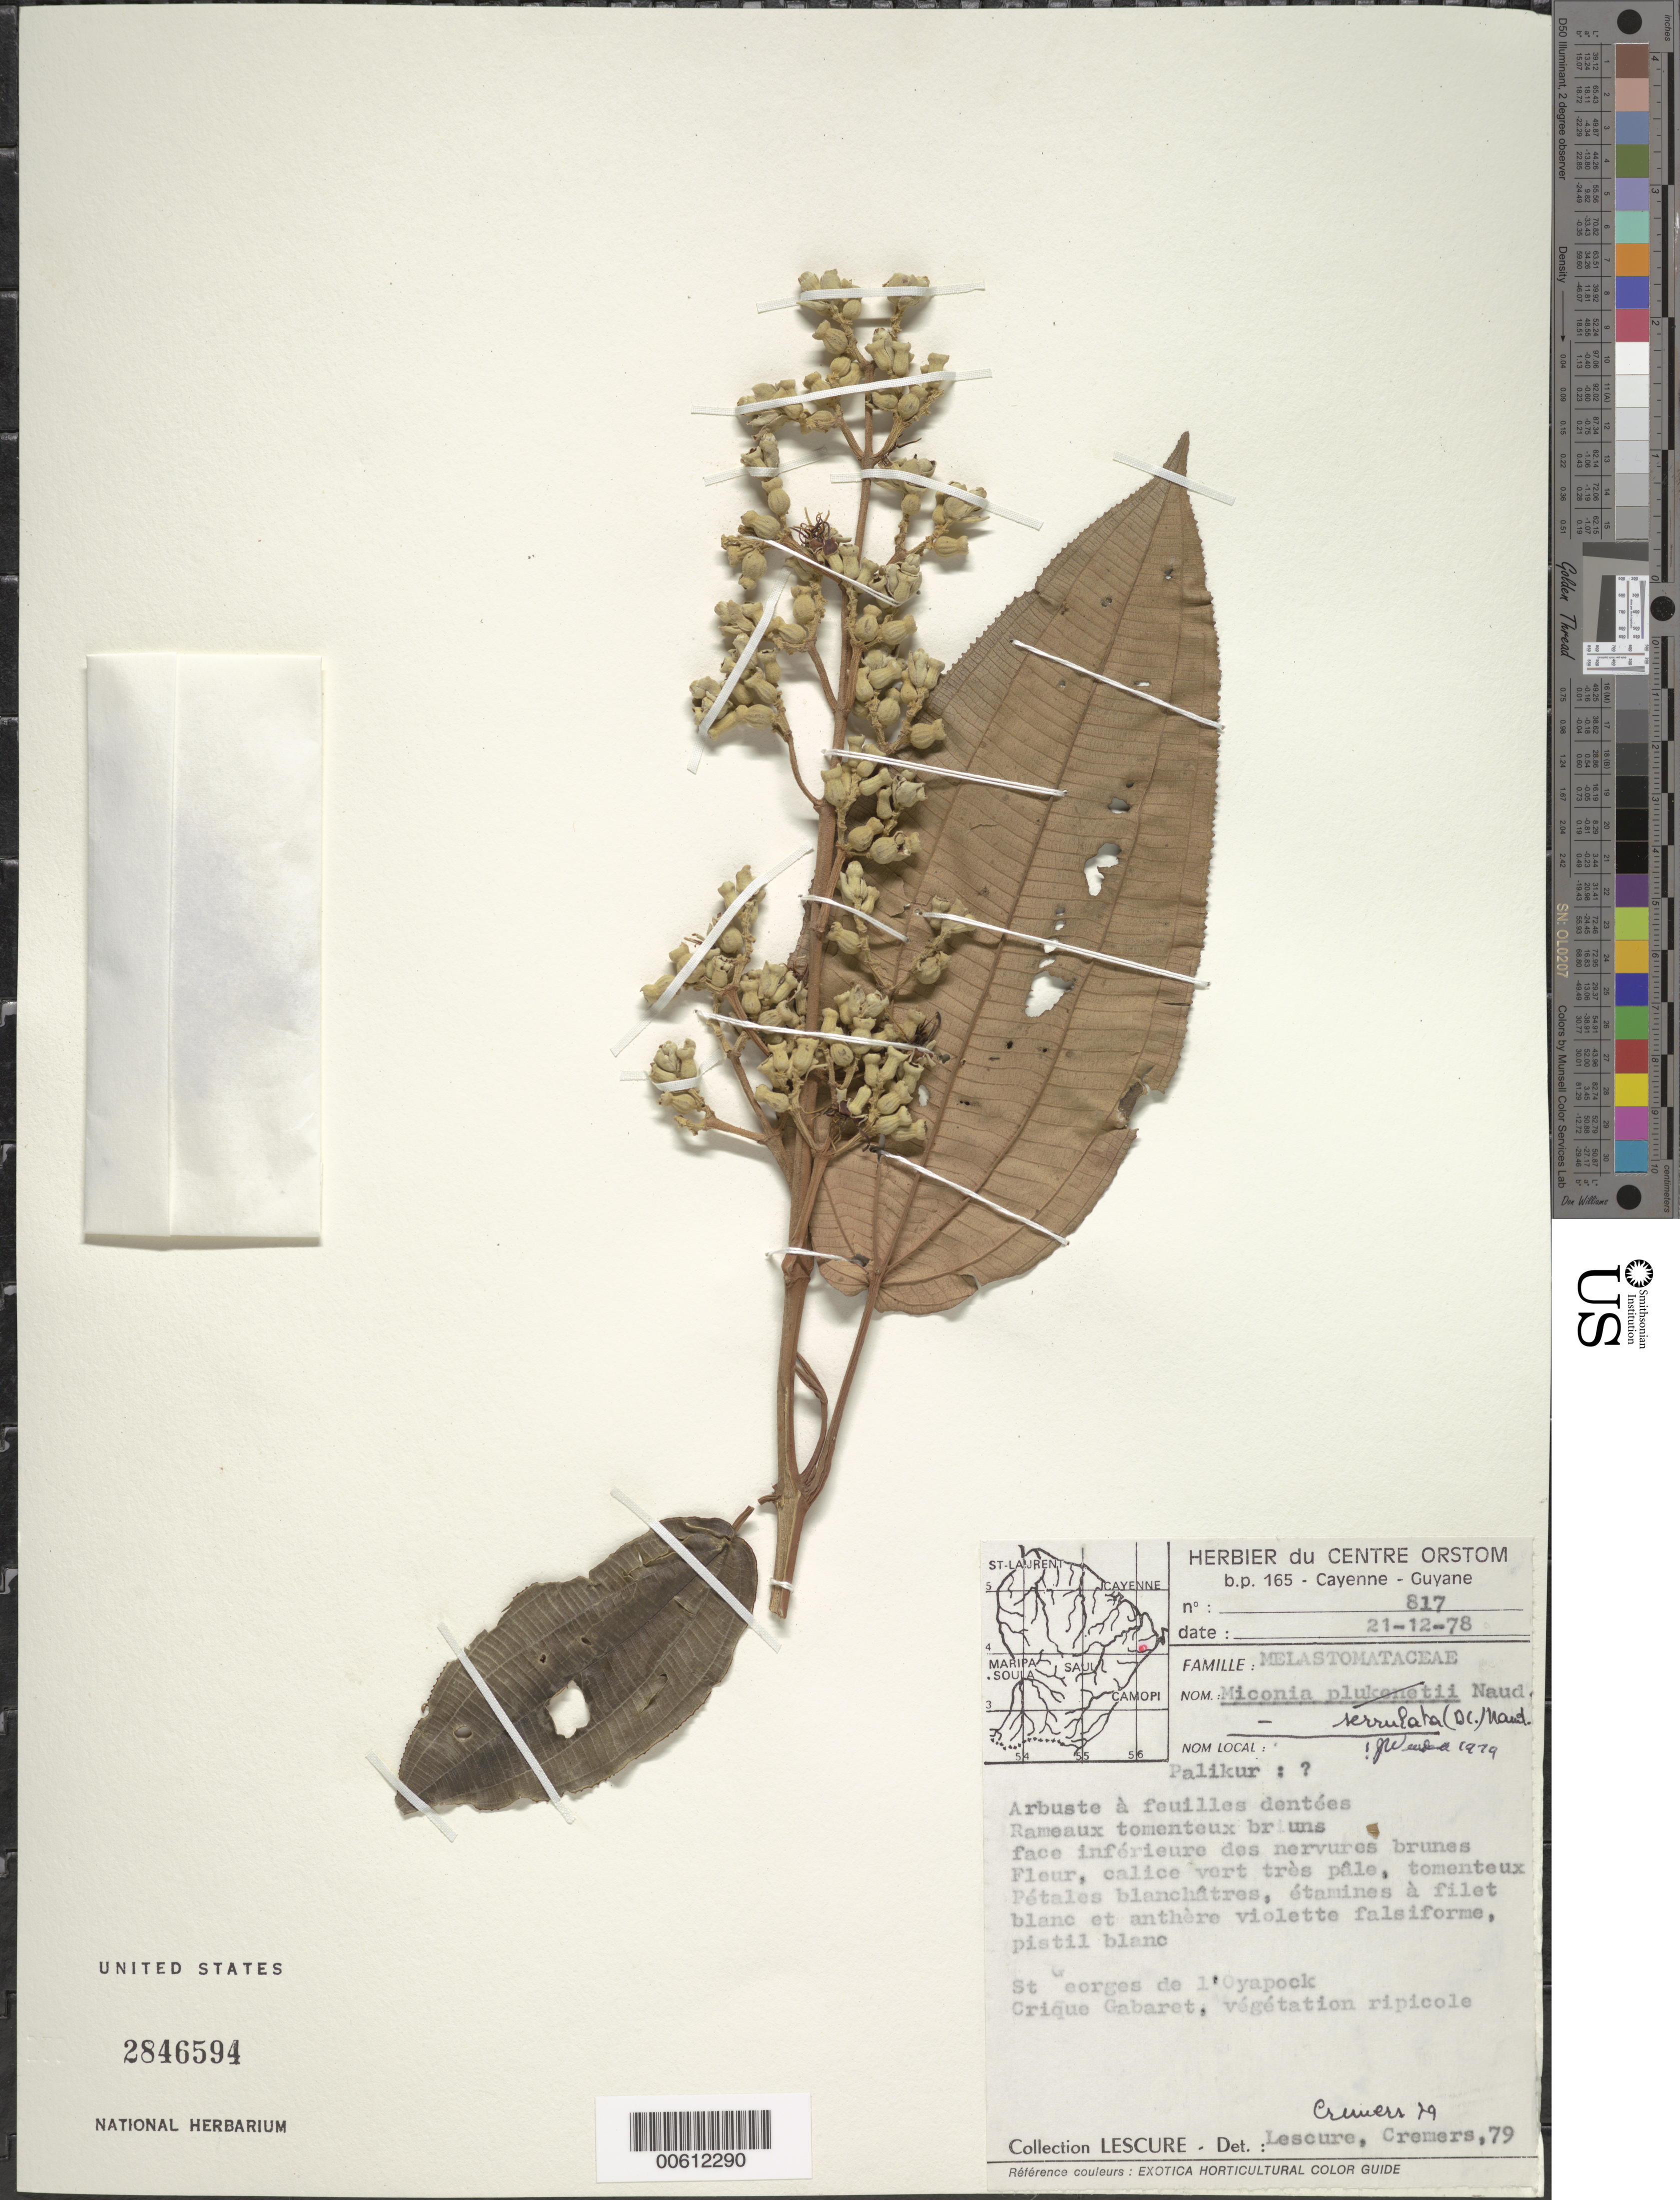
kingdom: Plantae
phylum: Tracheophyta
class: Magnoliopsida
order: Myrtales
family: Melastomataceae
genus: Miconia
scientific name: Miconia serrulata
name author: (DC.) Naudin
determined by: Wurdack, John J., (US), US (UNITED STATES)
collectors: J.-P. Lescure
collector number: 817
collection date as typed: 21-Dec-78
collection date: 1978-12-21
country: French Guiana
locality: St. Georges de l'Oyapock, Crique Gabaret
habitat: Vegetation secondaire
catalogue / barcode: US 2846594